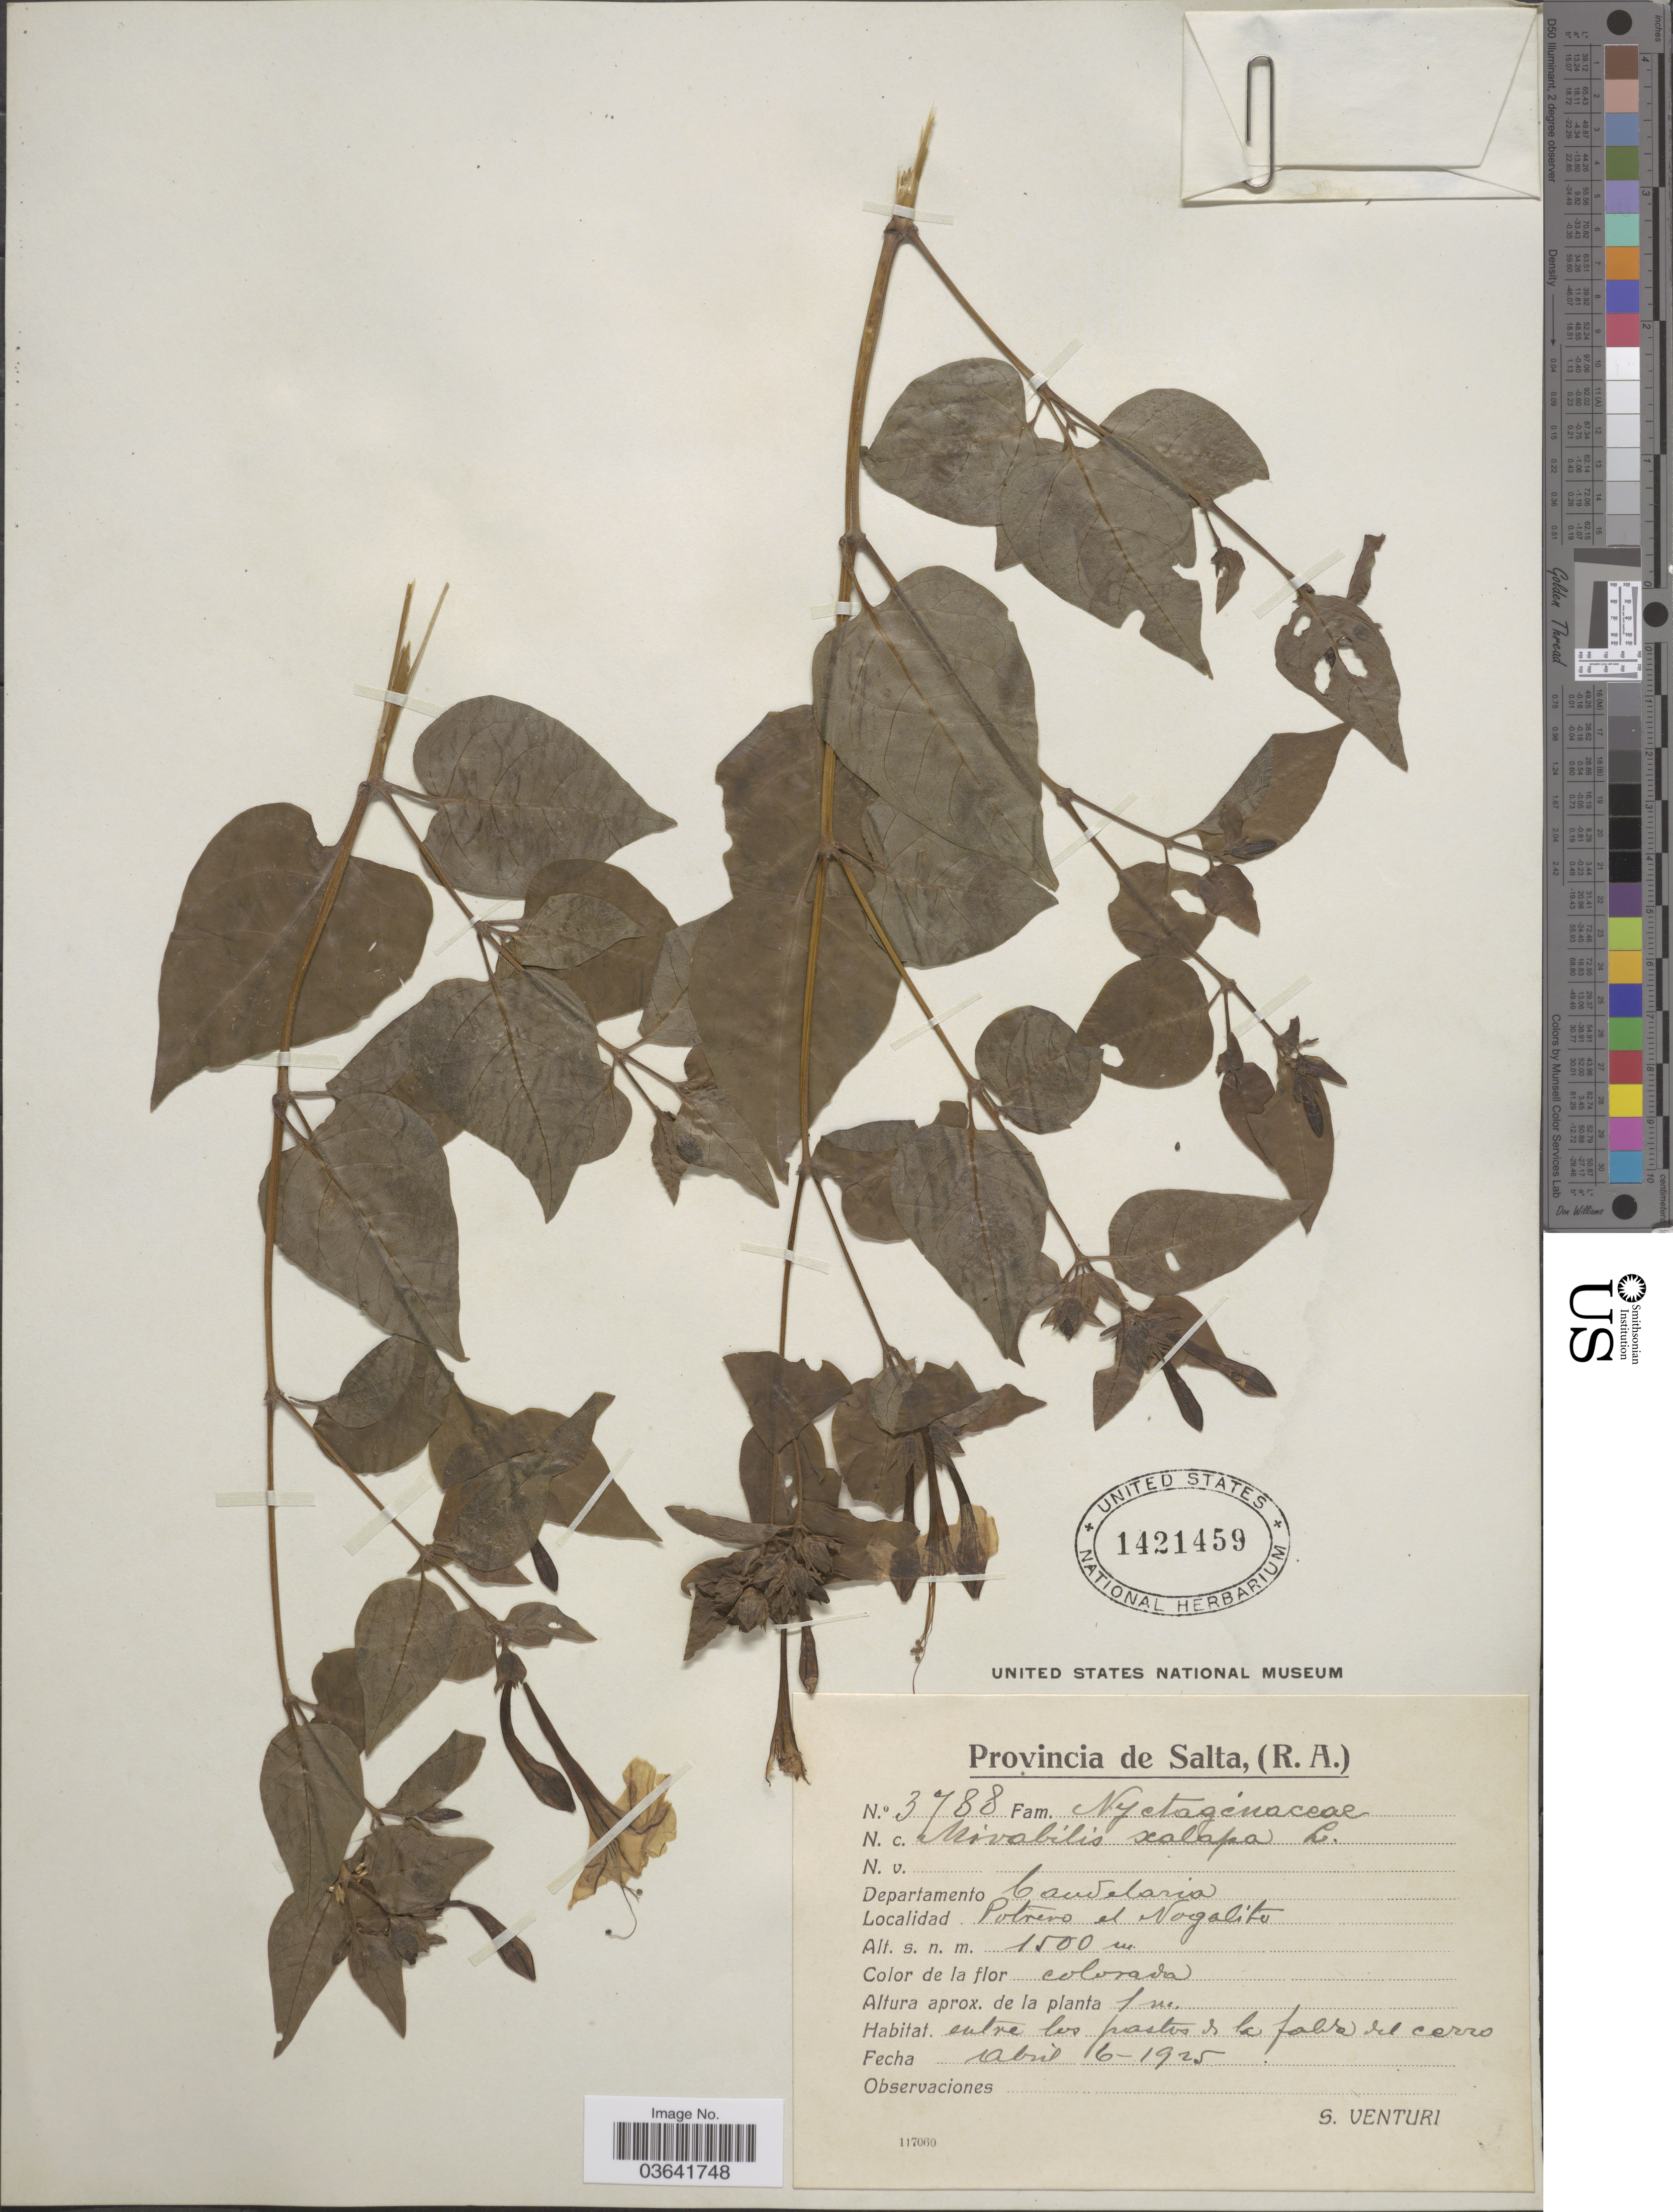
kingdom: Plantae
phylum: Tracheophyta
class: Magnoliopsida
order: Caryophyllales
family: Nyctaginaceae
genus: Mirabilis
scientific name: Mirabilis jalapa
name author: L.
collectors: S. Venturi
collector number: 3788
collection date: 1925-04-16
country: Argentina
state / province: Salta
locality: Departamento Candelaria, Potrero el Nogalito.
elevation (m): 1500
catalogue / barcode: US 1421459